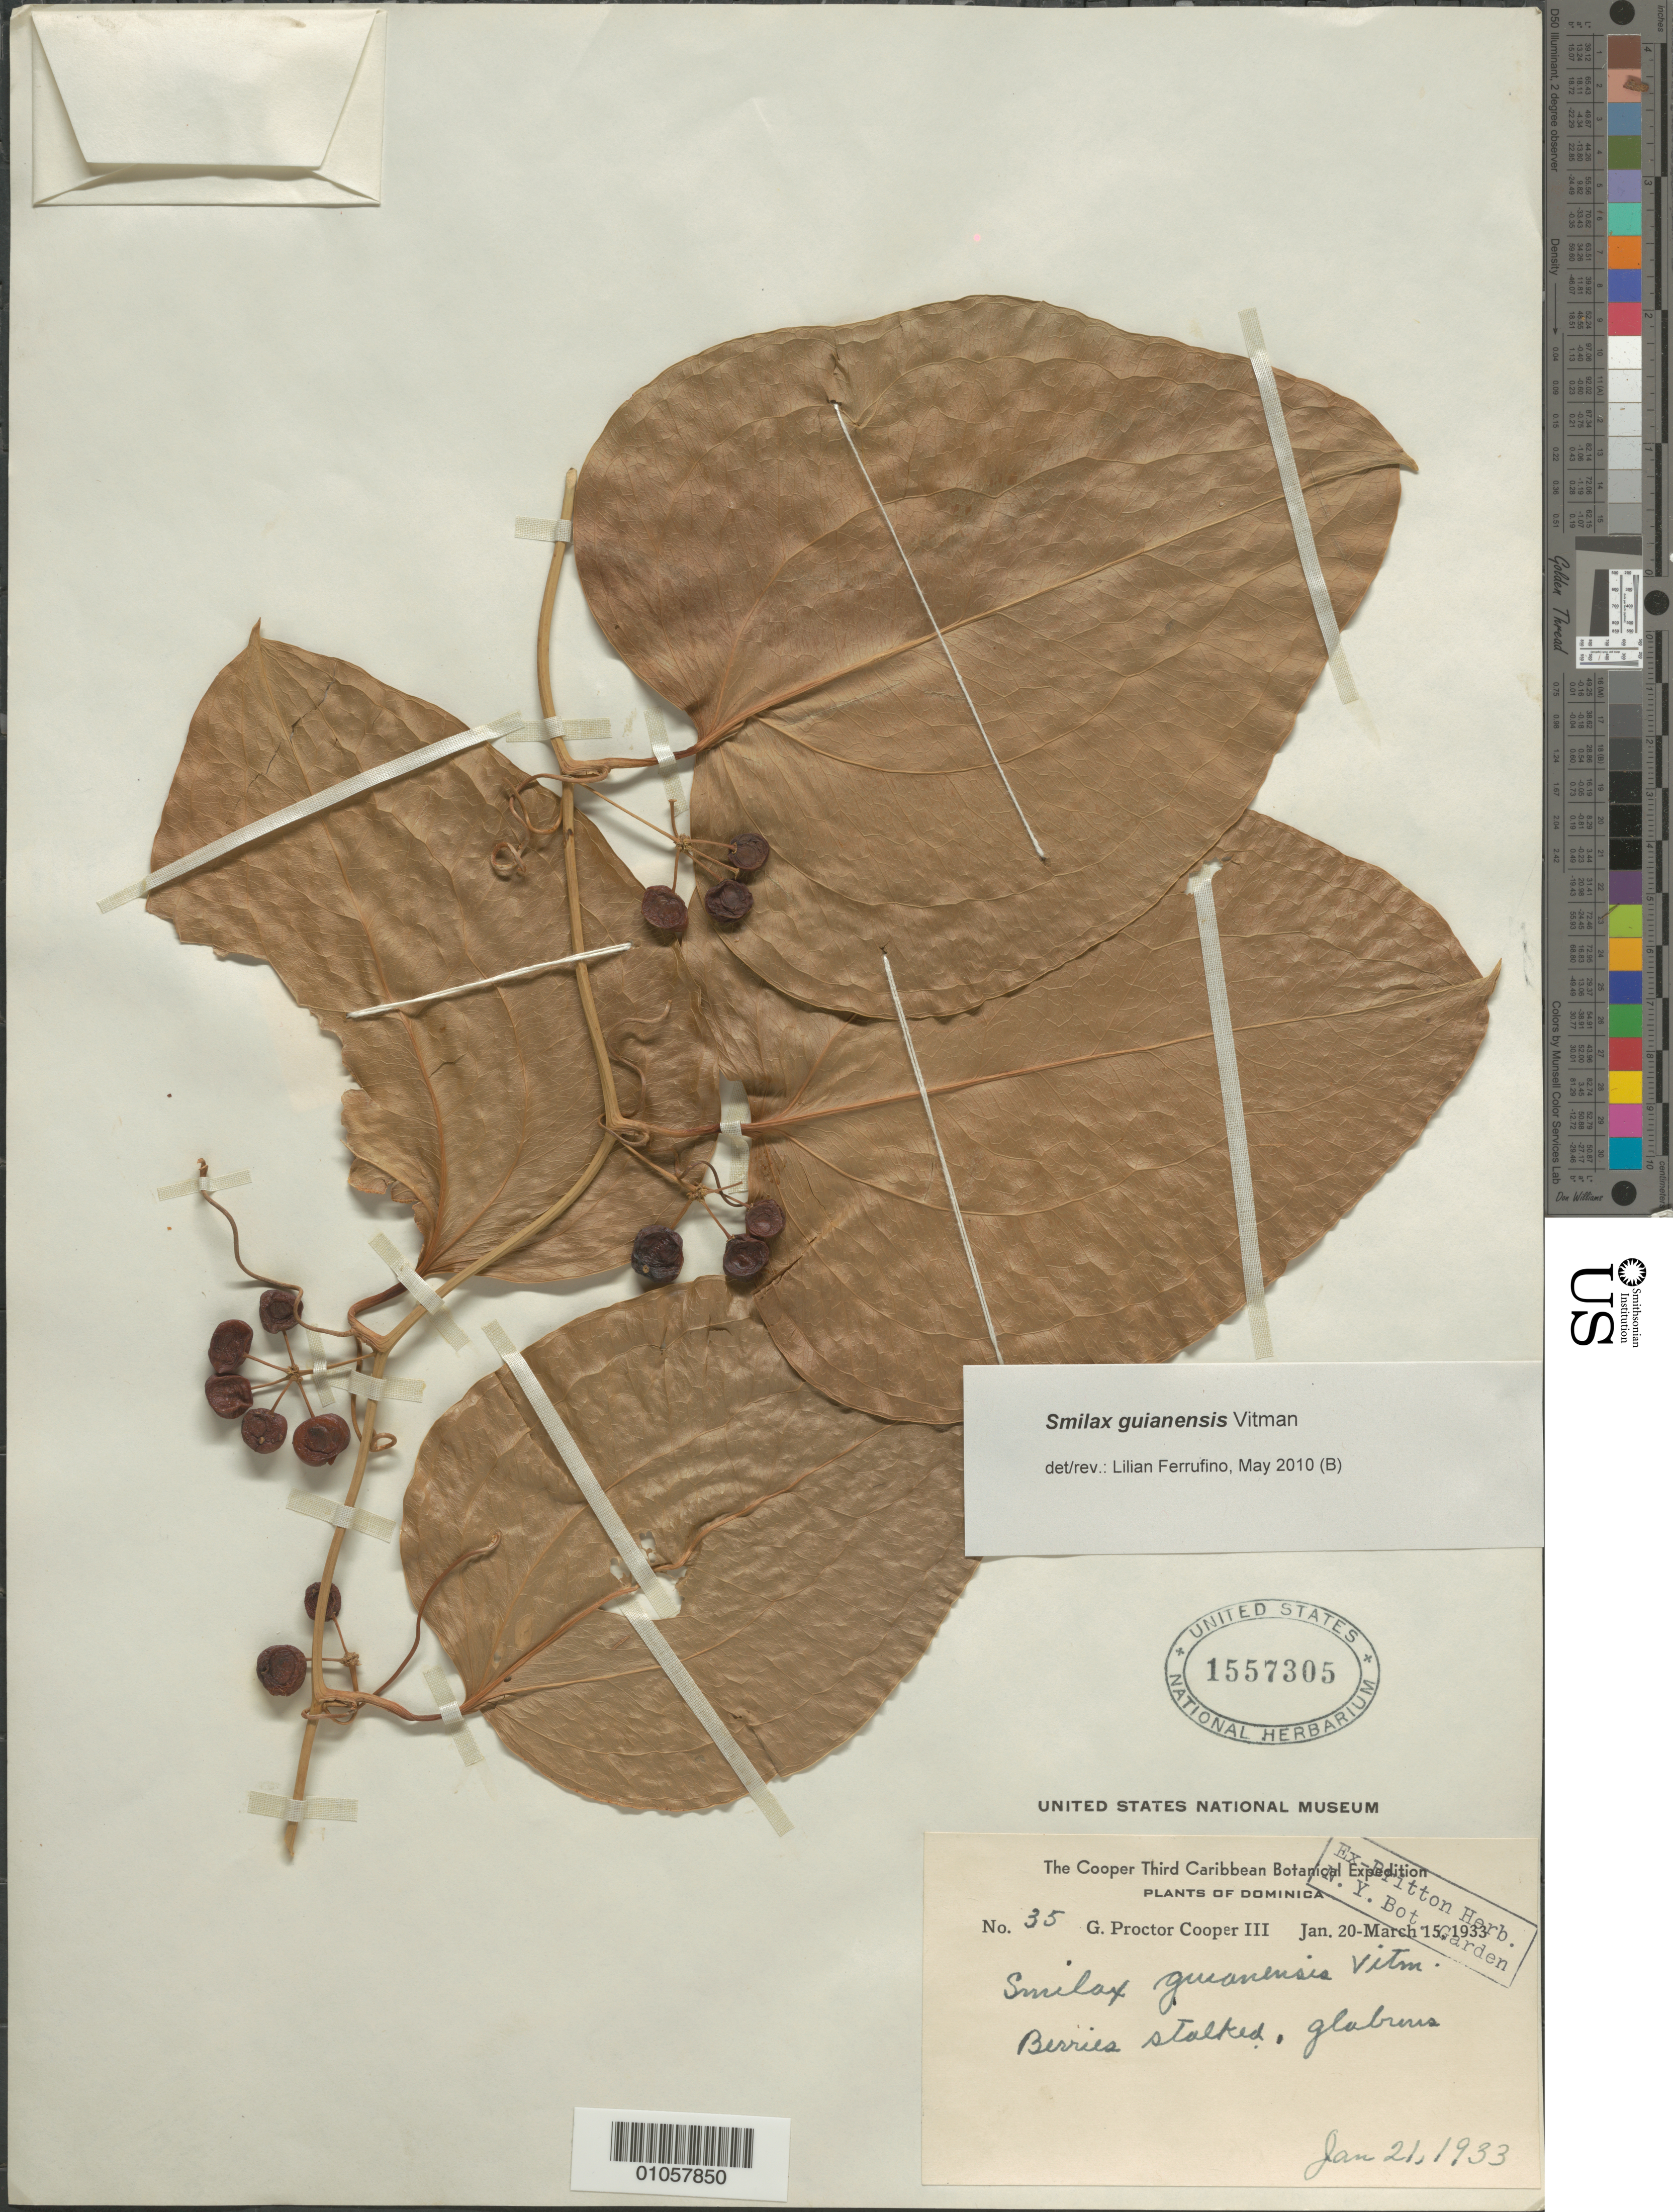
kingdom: Plantae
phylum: Tracheophyta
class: Liliopsida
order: Liliales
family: Smilacaceae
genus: Smilax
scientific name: Smilax guianensis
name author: Vitman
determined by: Ferrufino, L., (USJ), Herbario Universidad de Costa Rica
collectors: G. Cooper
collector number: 35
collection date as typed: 21 Jan 1933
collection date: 1933-01-21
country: Dominica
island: Dominica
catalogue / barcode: US 1557305